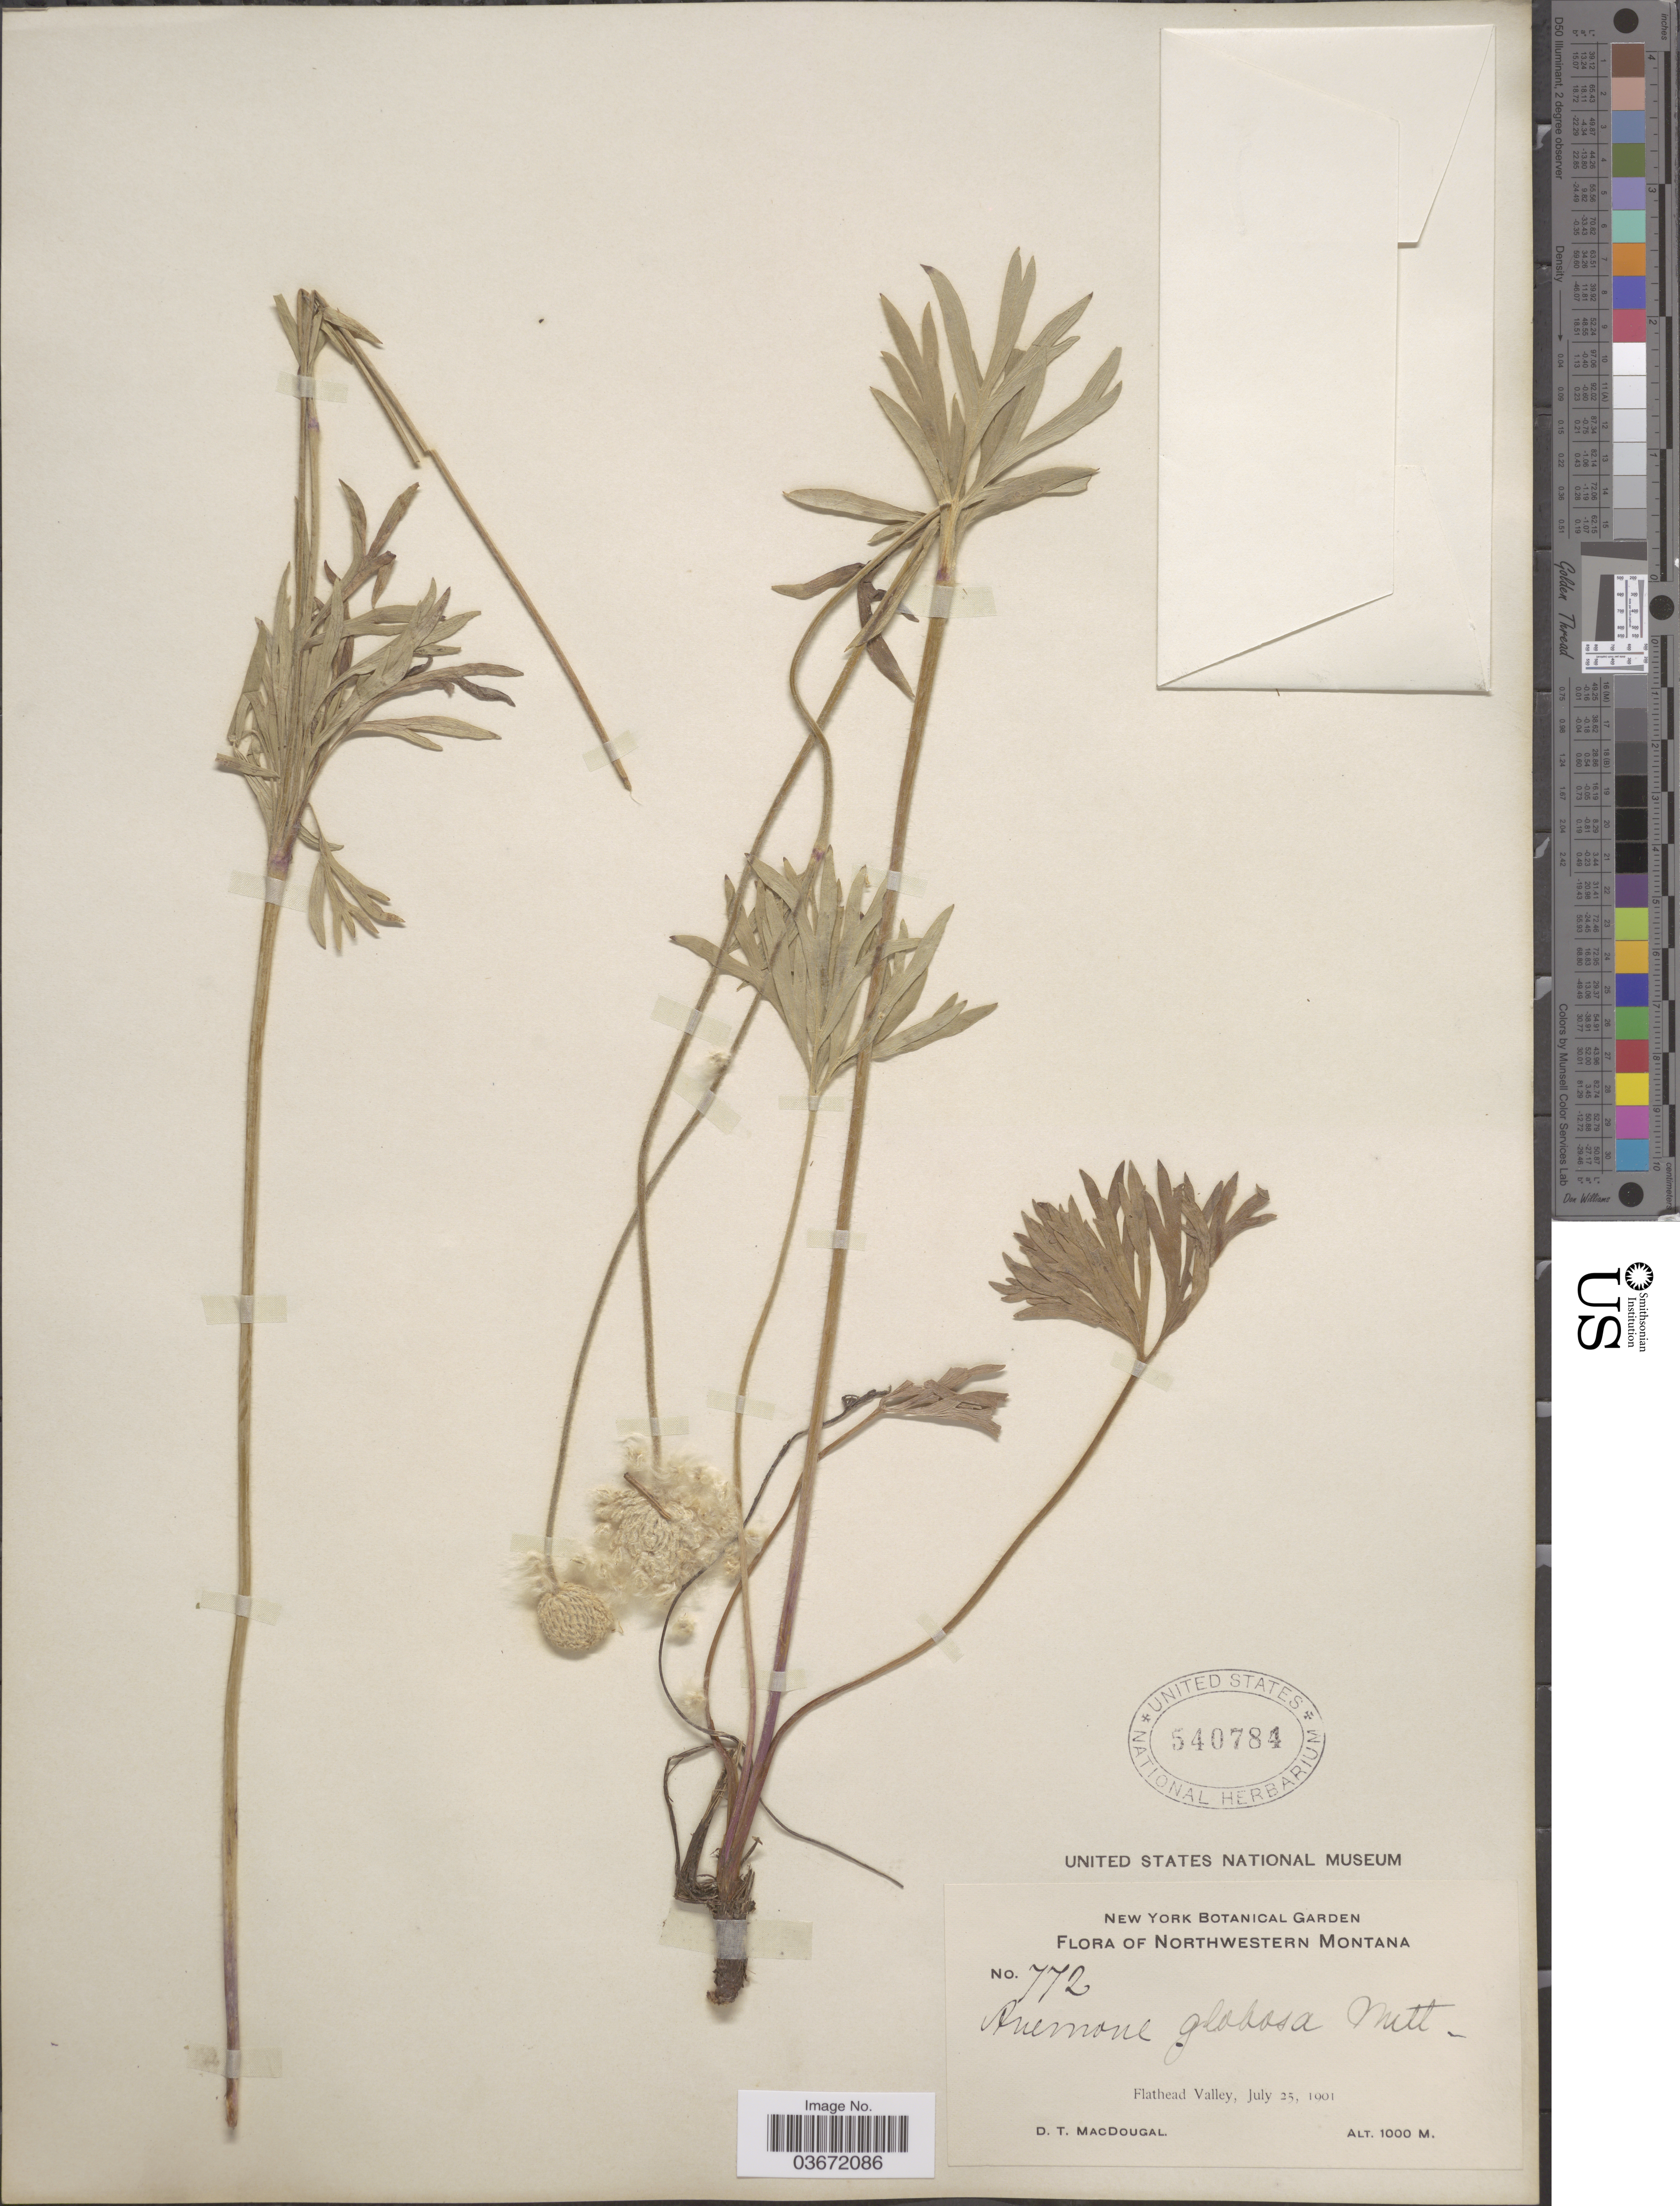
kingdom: Plantae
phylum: Tracheophyta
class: Magnoliopsida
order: Ranunculales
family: Ranunculaceae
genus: Anemone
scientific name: Anemone globosa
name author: (Torr. & A. Gray) Nutt. ex A. Heller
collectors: D. T. MacDougal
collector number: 772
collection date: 1901-07-25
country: United States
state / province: Montana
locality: Northwestern Montana. Flathead Valley.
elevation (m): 1000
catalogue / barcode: US 540784